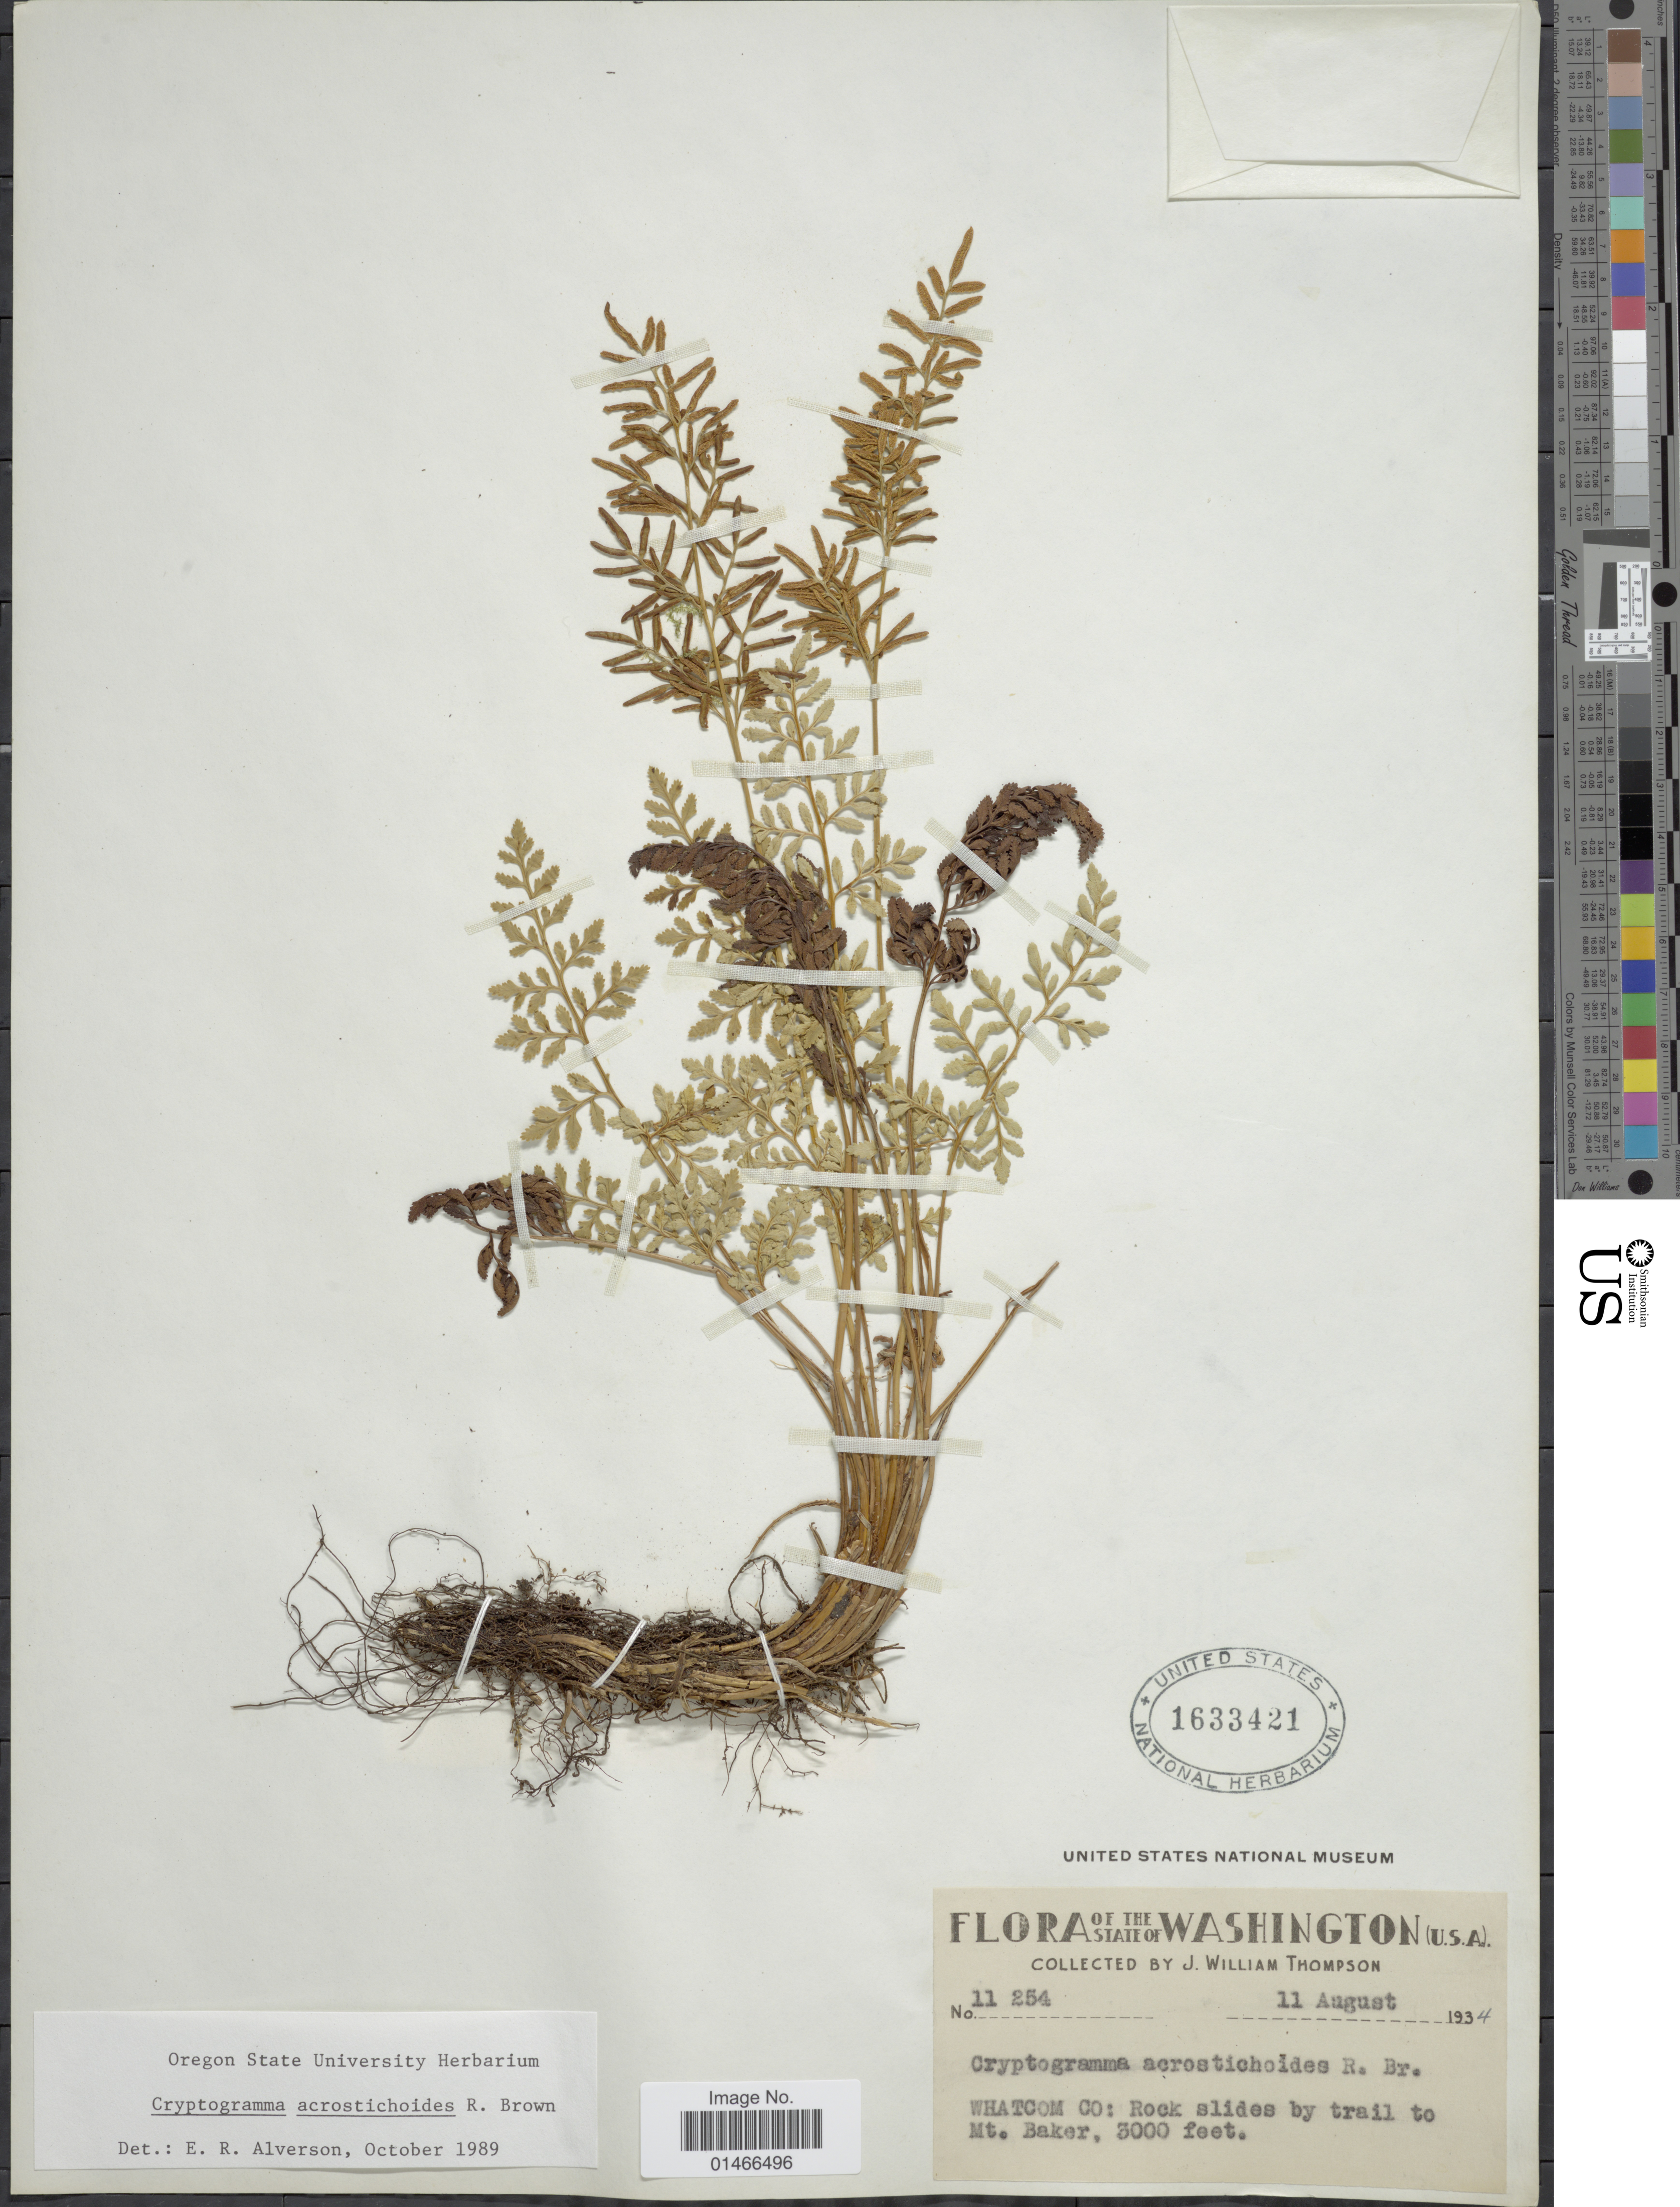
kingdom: Plantae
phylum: Tracheophyta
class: Polypodiopsida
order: Polypodiales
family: Pteridaceae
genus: Cryptogramma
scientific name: Cryptogramma acrostichoides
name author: R. Br.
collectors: J. W. Thompson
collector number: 11254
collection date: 1934-08-11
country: United States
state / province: Washington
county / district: Whitman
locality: Whatcom Co: Rock slides by trail to Mt. Baker. U.S.A.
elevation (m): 914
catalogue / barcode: US 1633421